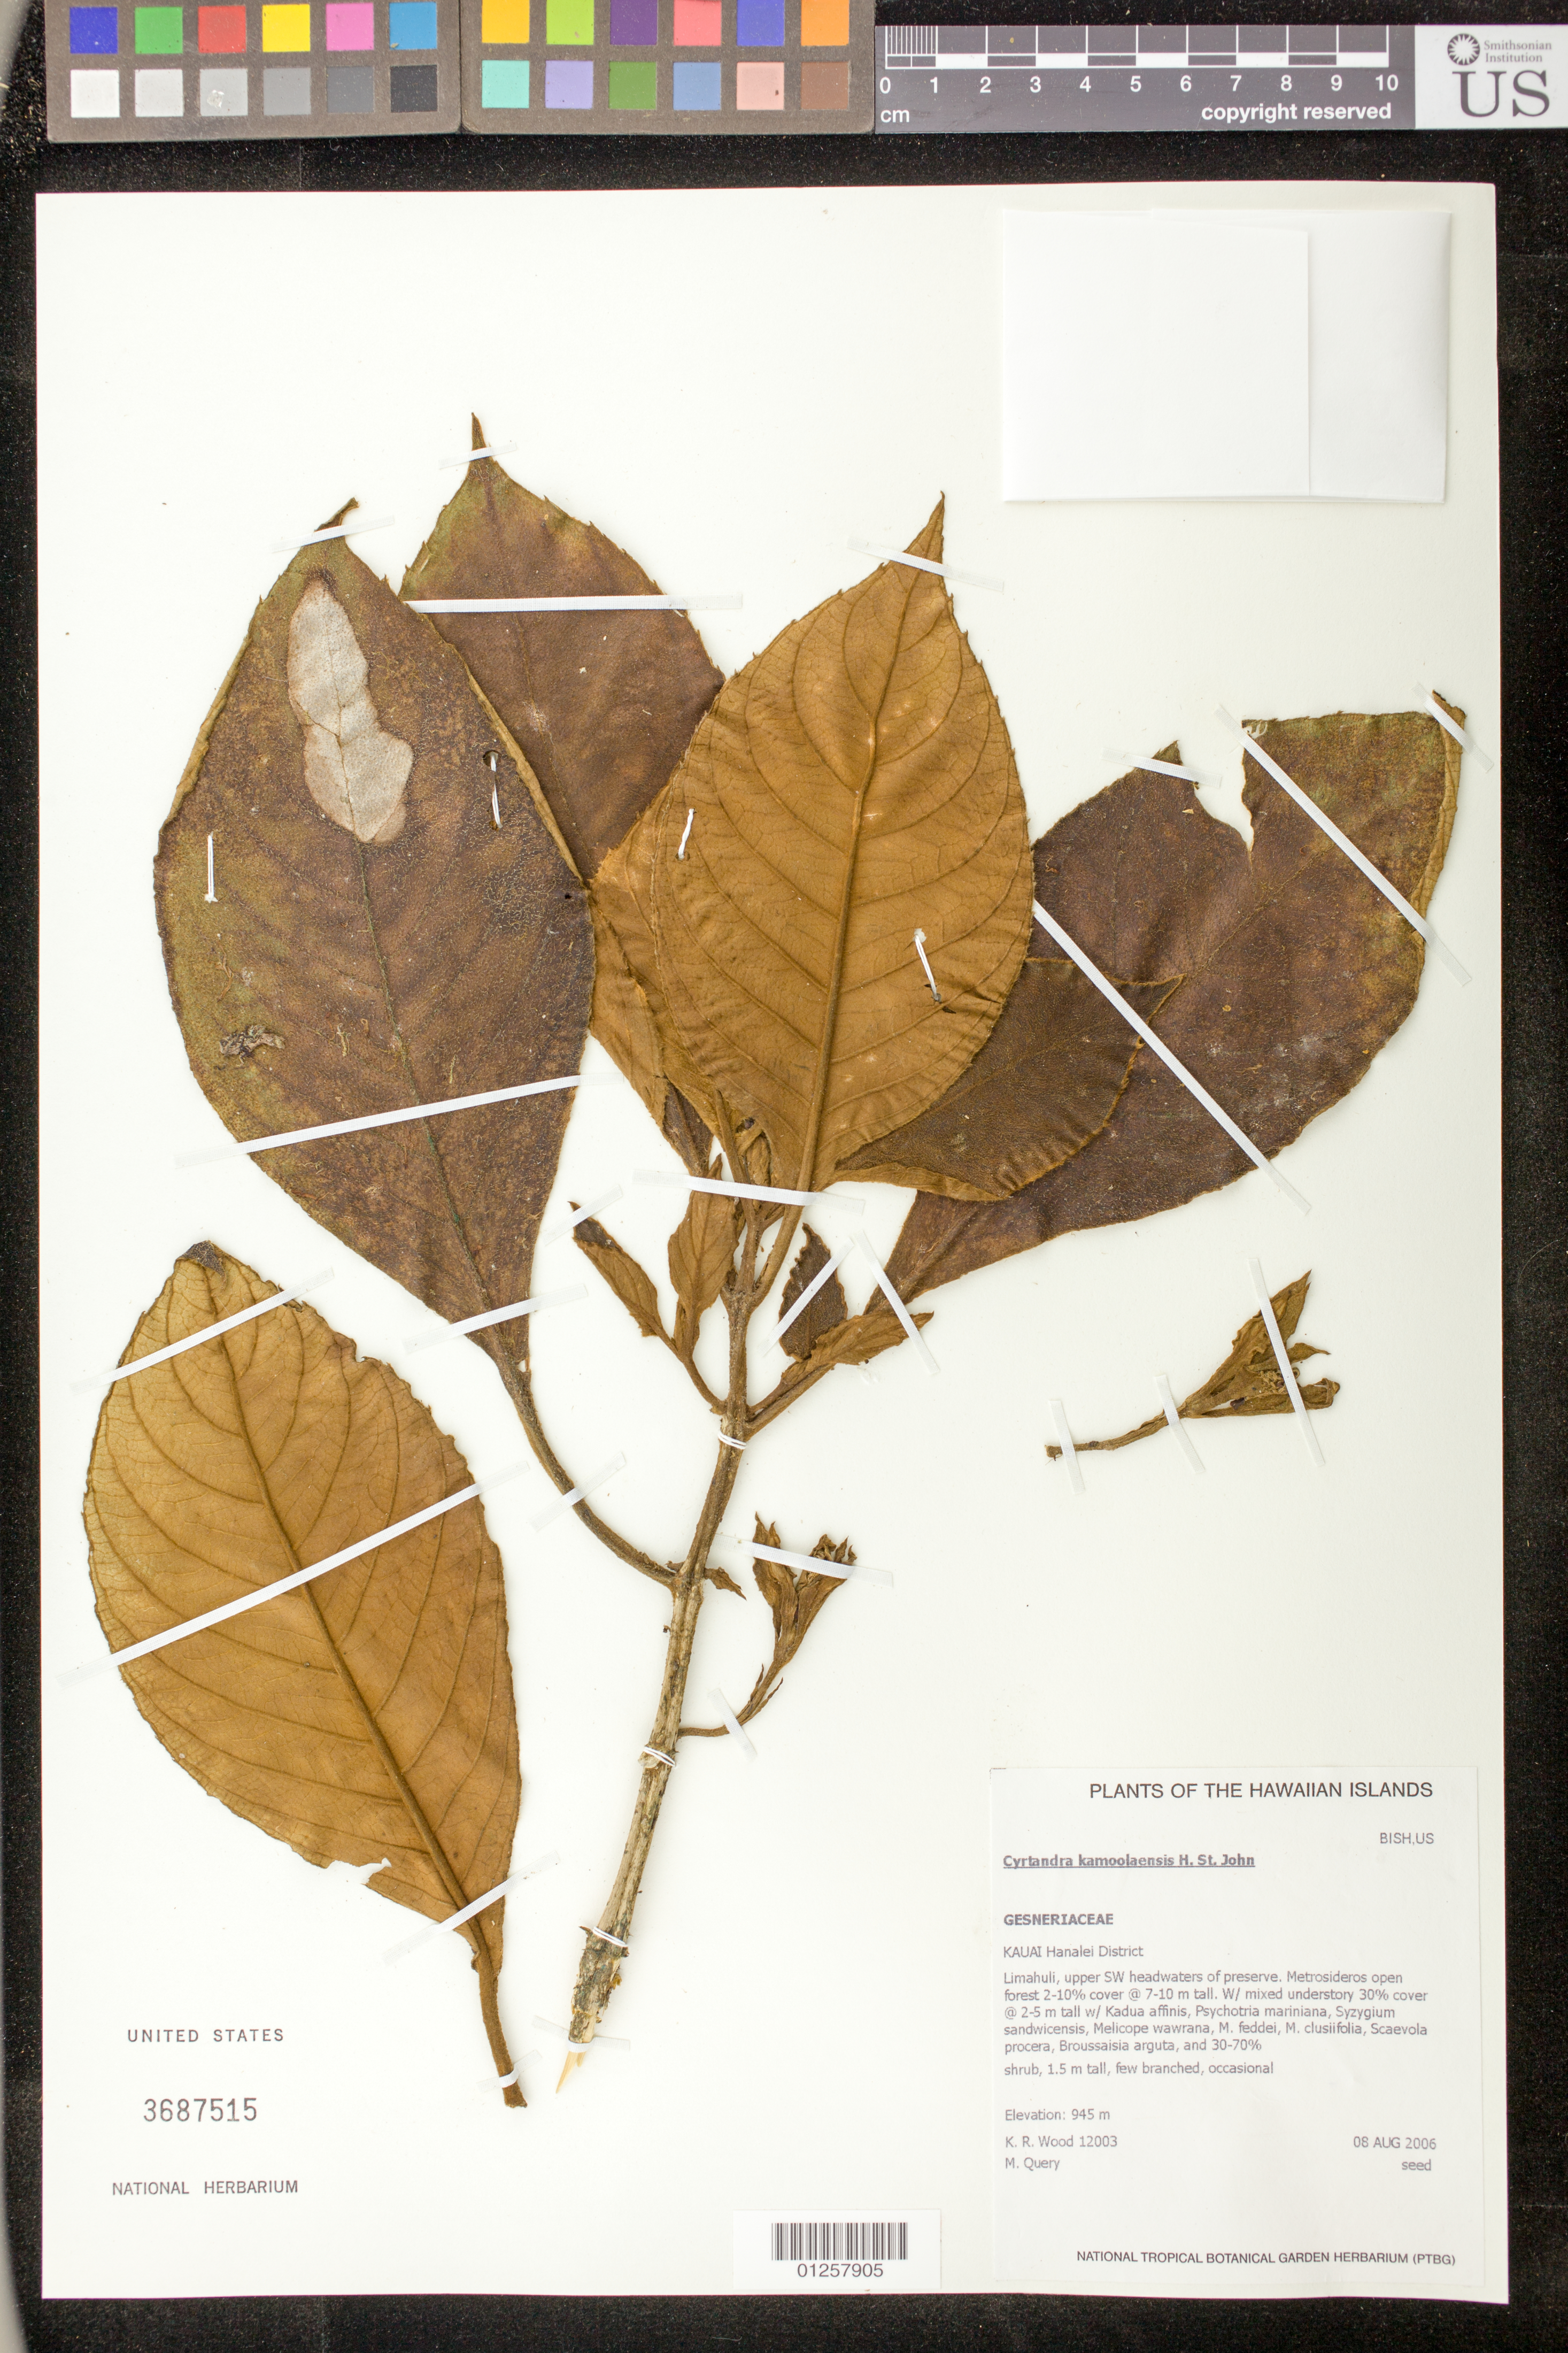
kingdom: Plantae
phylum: Tracheophyta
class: Magnoliopsida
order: Lamiales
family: Gesneriaceae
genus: Cyrtandra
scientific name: Cyrtandra kamoolaensis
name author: H. St. John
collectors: K. R. Wood & M. Query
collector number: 12003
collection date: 2006-08-08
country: United States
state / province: Hawaii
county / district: Kauai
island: Kaua'i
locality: Limahuli, upper SW headwater of preserve.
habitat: Open forest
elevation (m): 945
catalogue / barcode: US 3687515